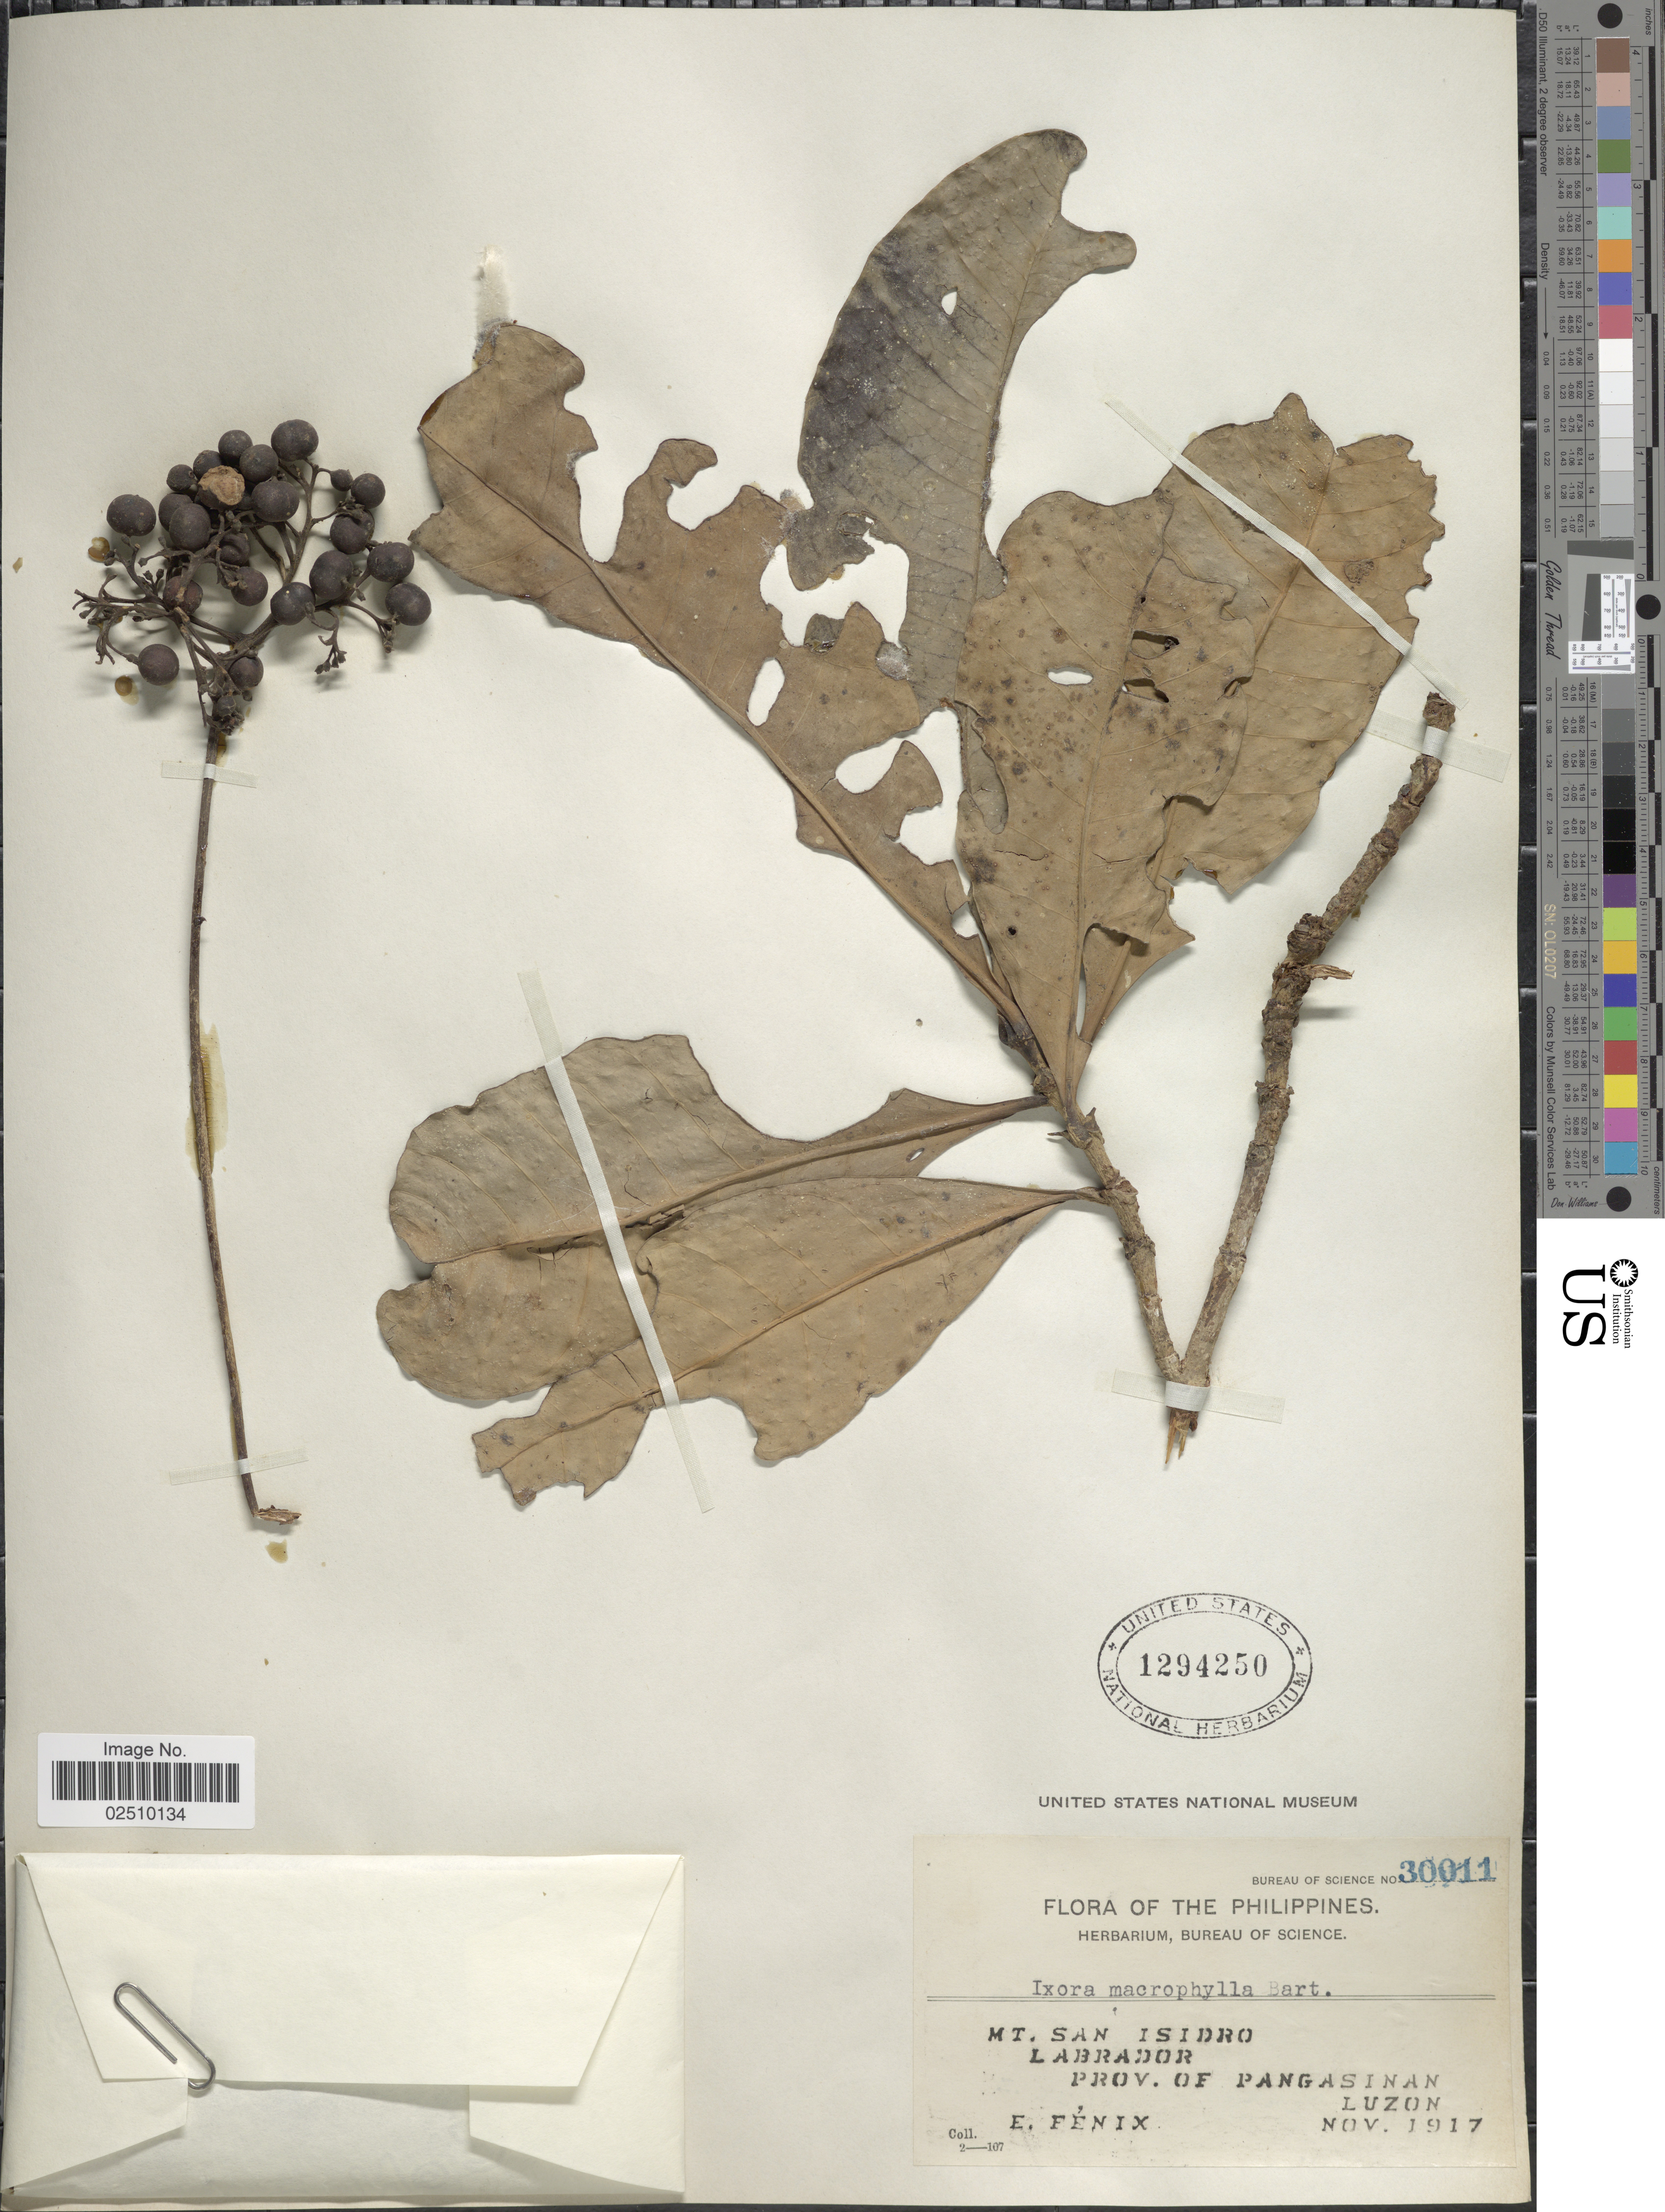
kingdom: Plantae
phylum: Tracheophyta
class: Magnoliopsida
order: Gentianales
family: Rubiaceae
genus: Ixora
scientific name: Ixora macrophylla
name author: Bartl. ex DC.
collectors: E. Fénix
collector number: Bureau of Science 30011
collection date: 1917-11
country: Philippines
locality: Mt. san Isidro, Labrador. Prov. de Pangasinan, Luzon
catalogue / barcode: US 1294250